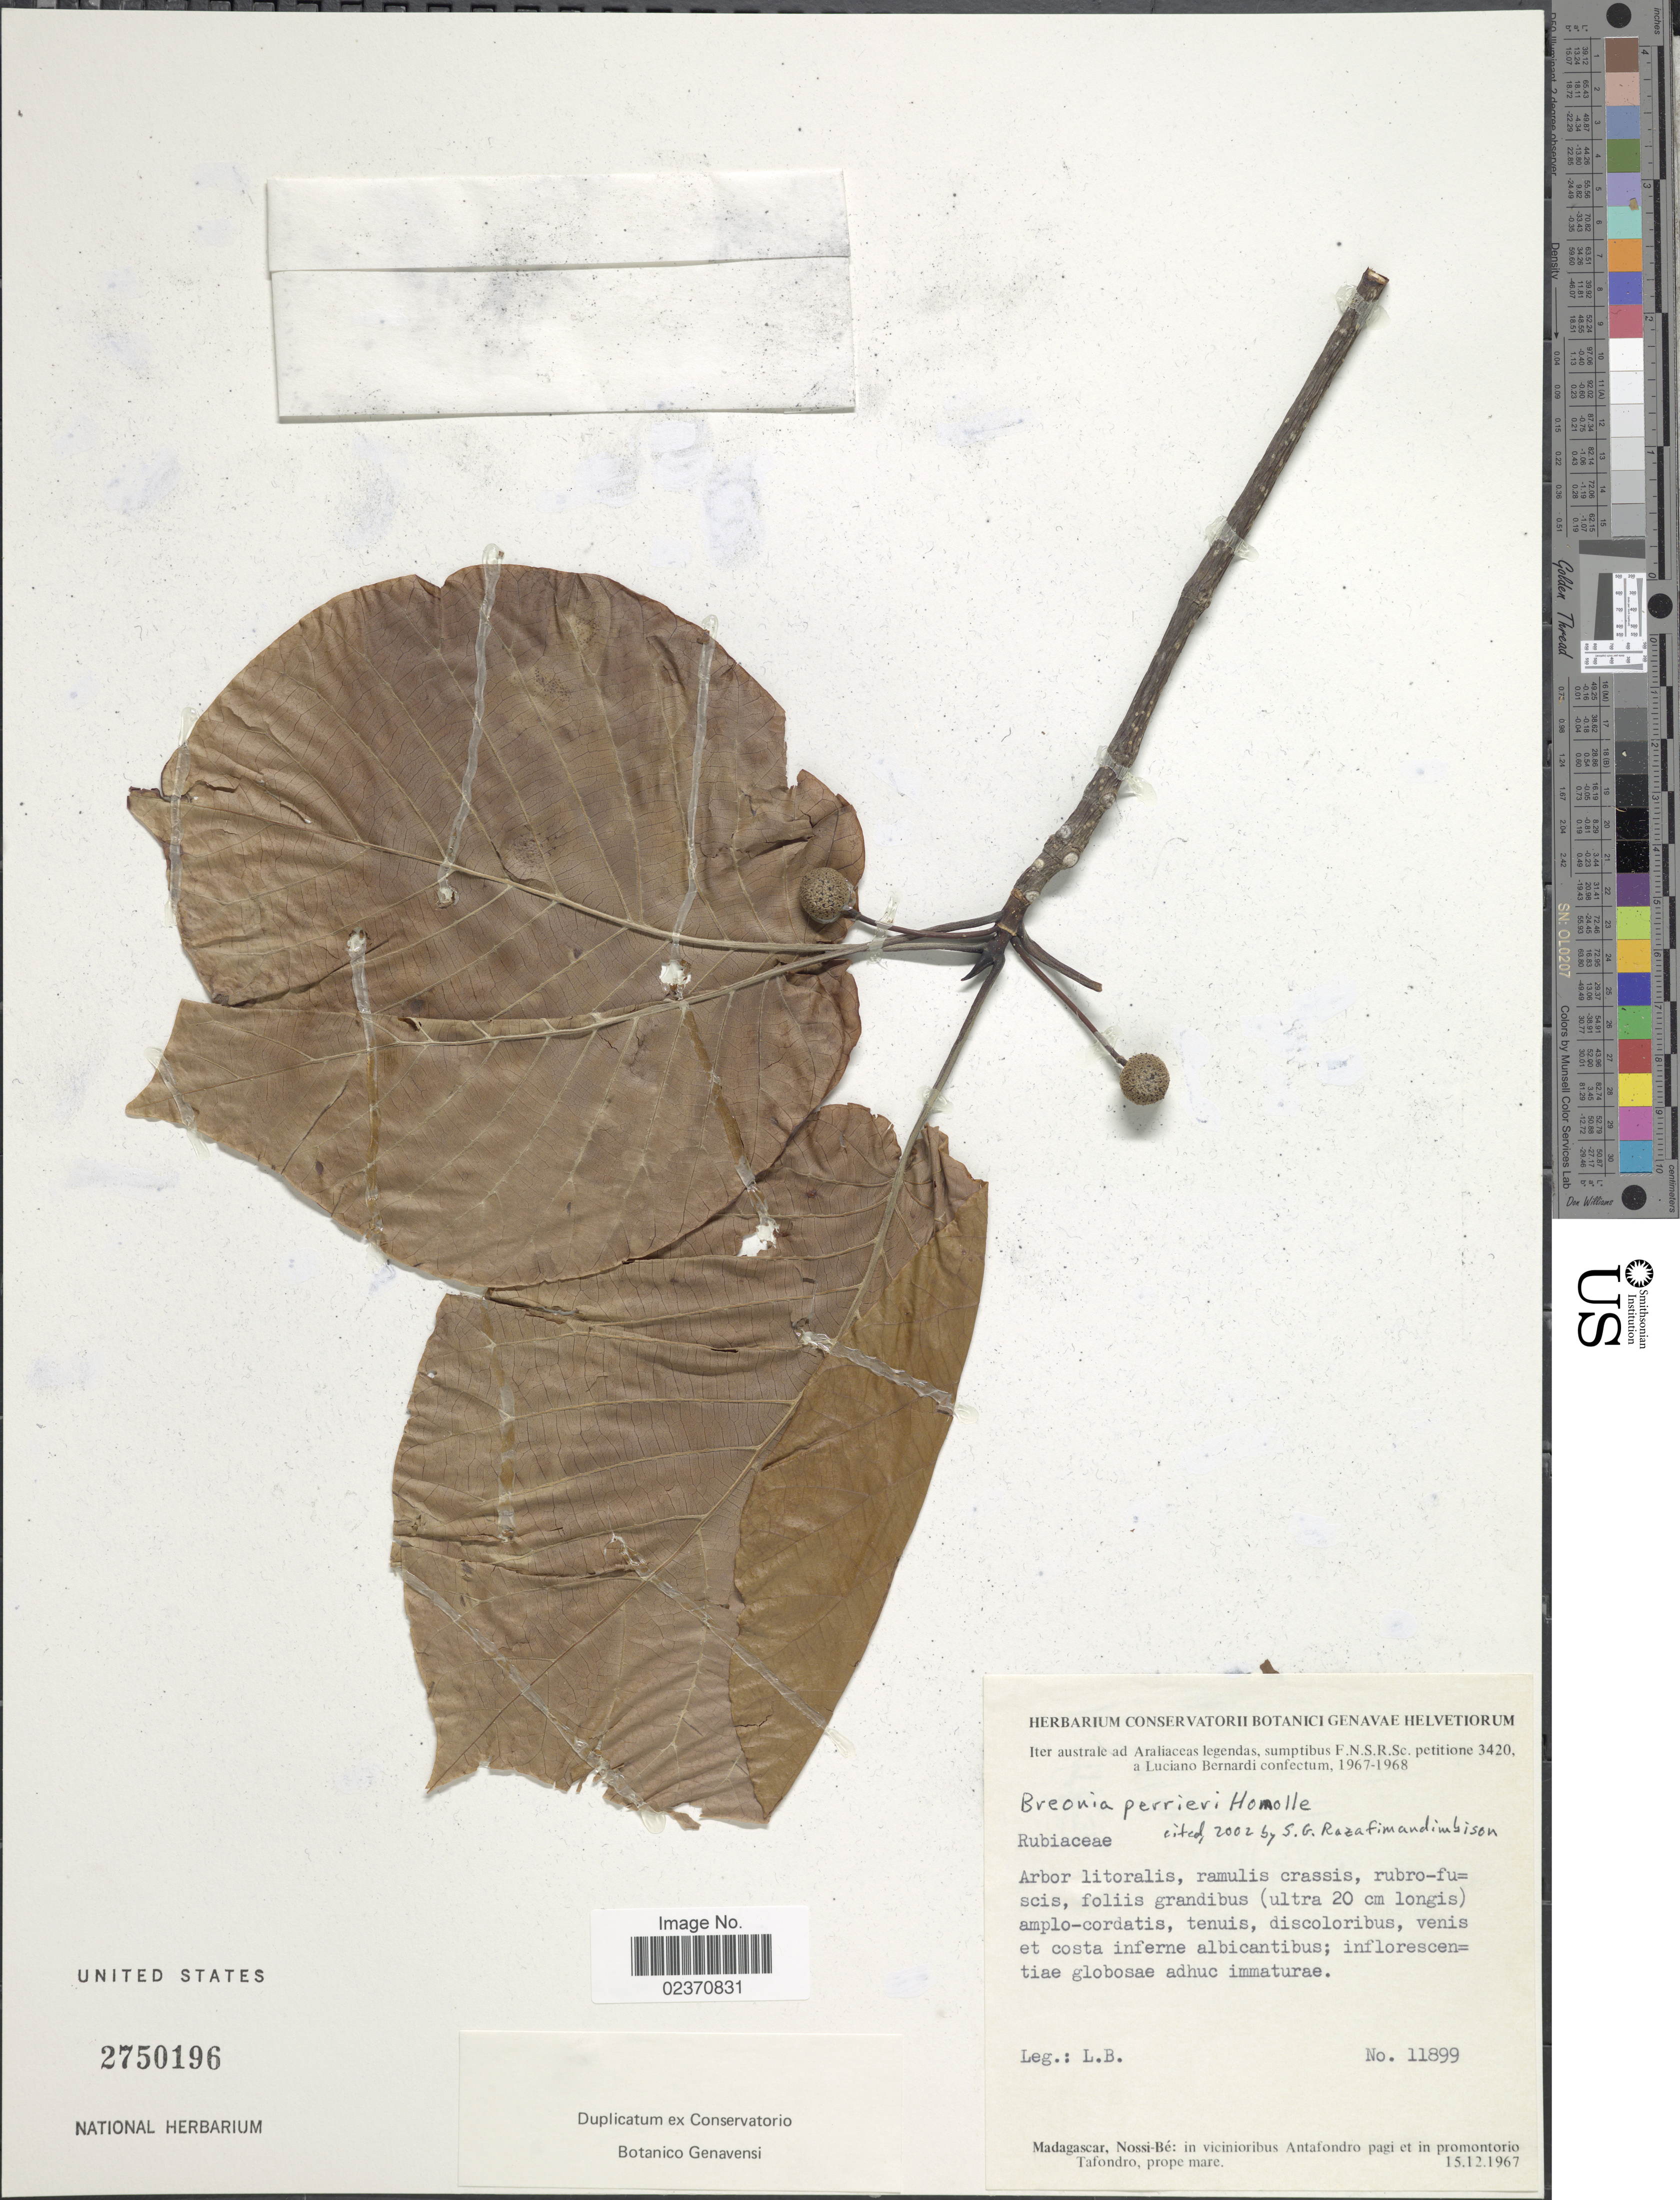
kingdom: Plantae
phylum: Tracheophyta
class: Magnoliopsida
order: Gentianales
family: Rubiaceae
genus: Breonia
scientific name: Breonia perrieri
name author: Homolle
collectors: L. Bernardi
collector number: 11899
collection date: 1967-12-15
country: Madagascar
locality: Nossi-Be: in vicinioribus Antafondo pagi et in promontorio Tafondo, prope mare, Iter australe ad Araliceas legendas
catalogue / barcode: US 2750196